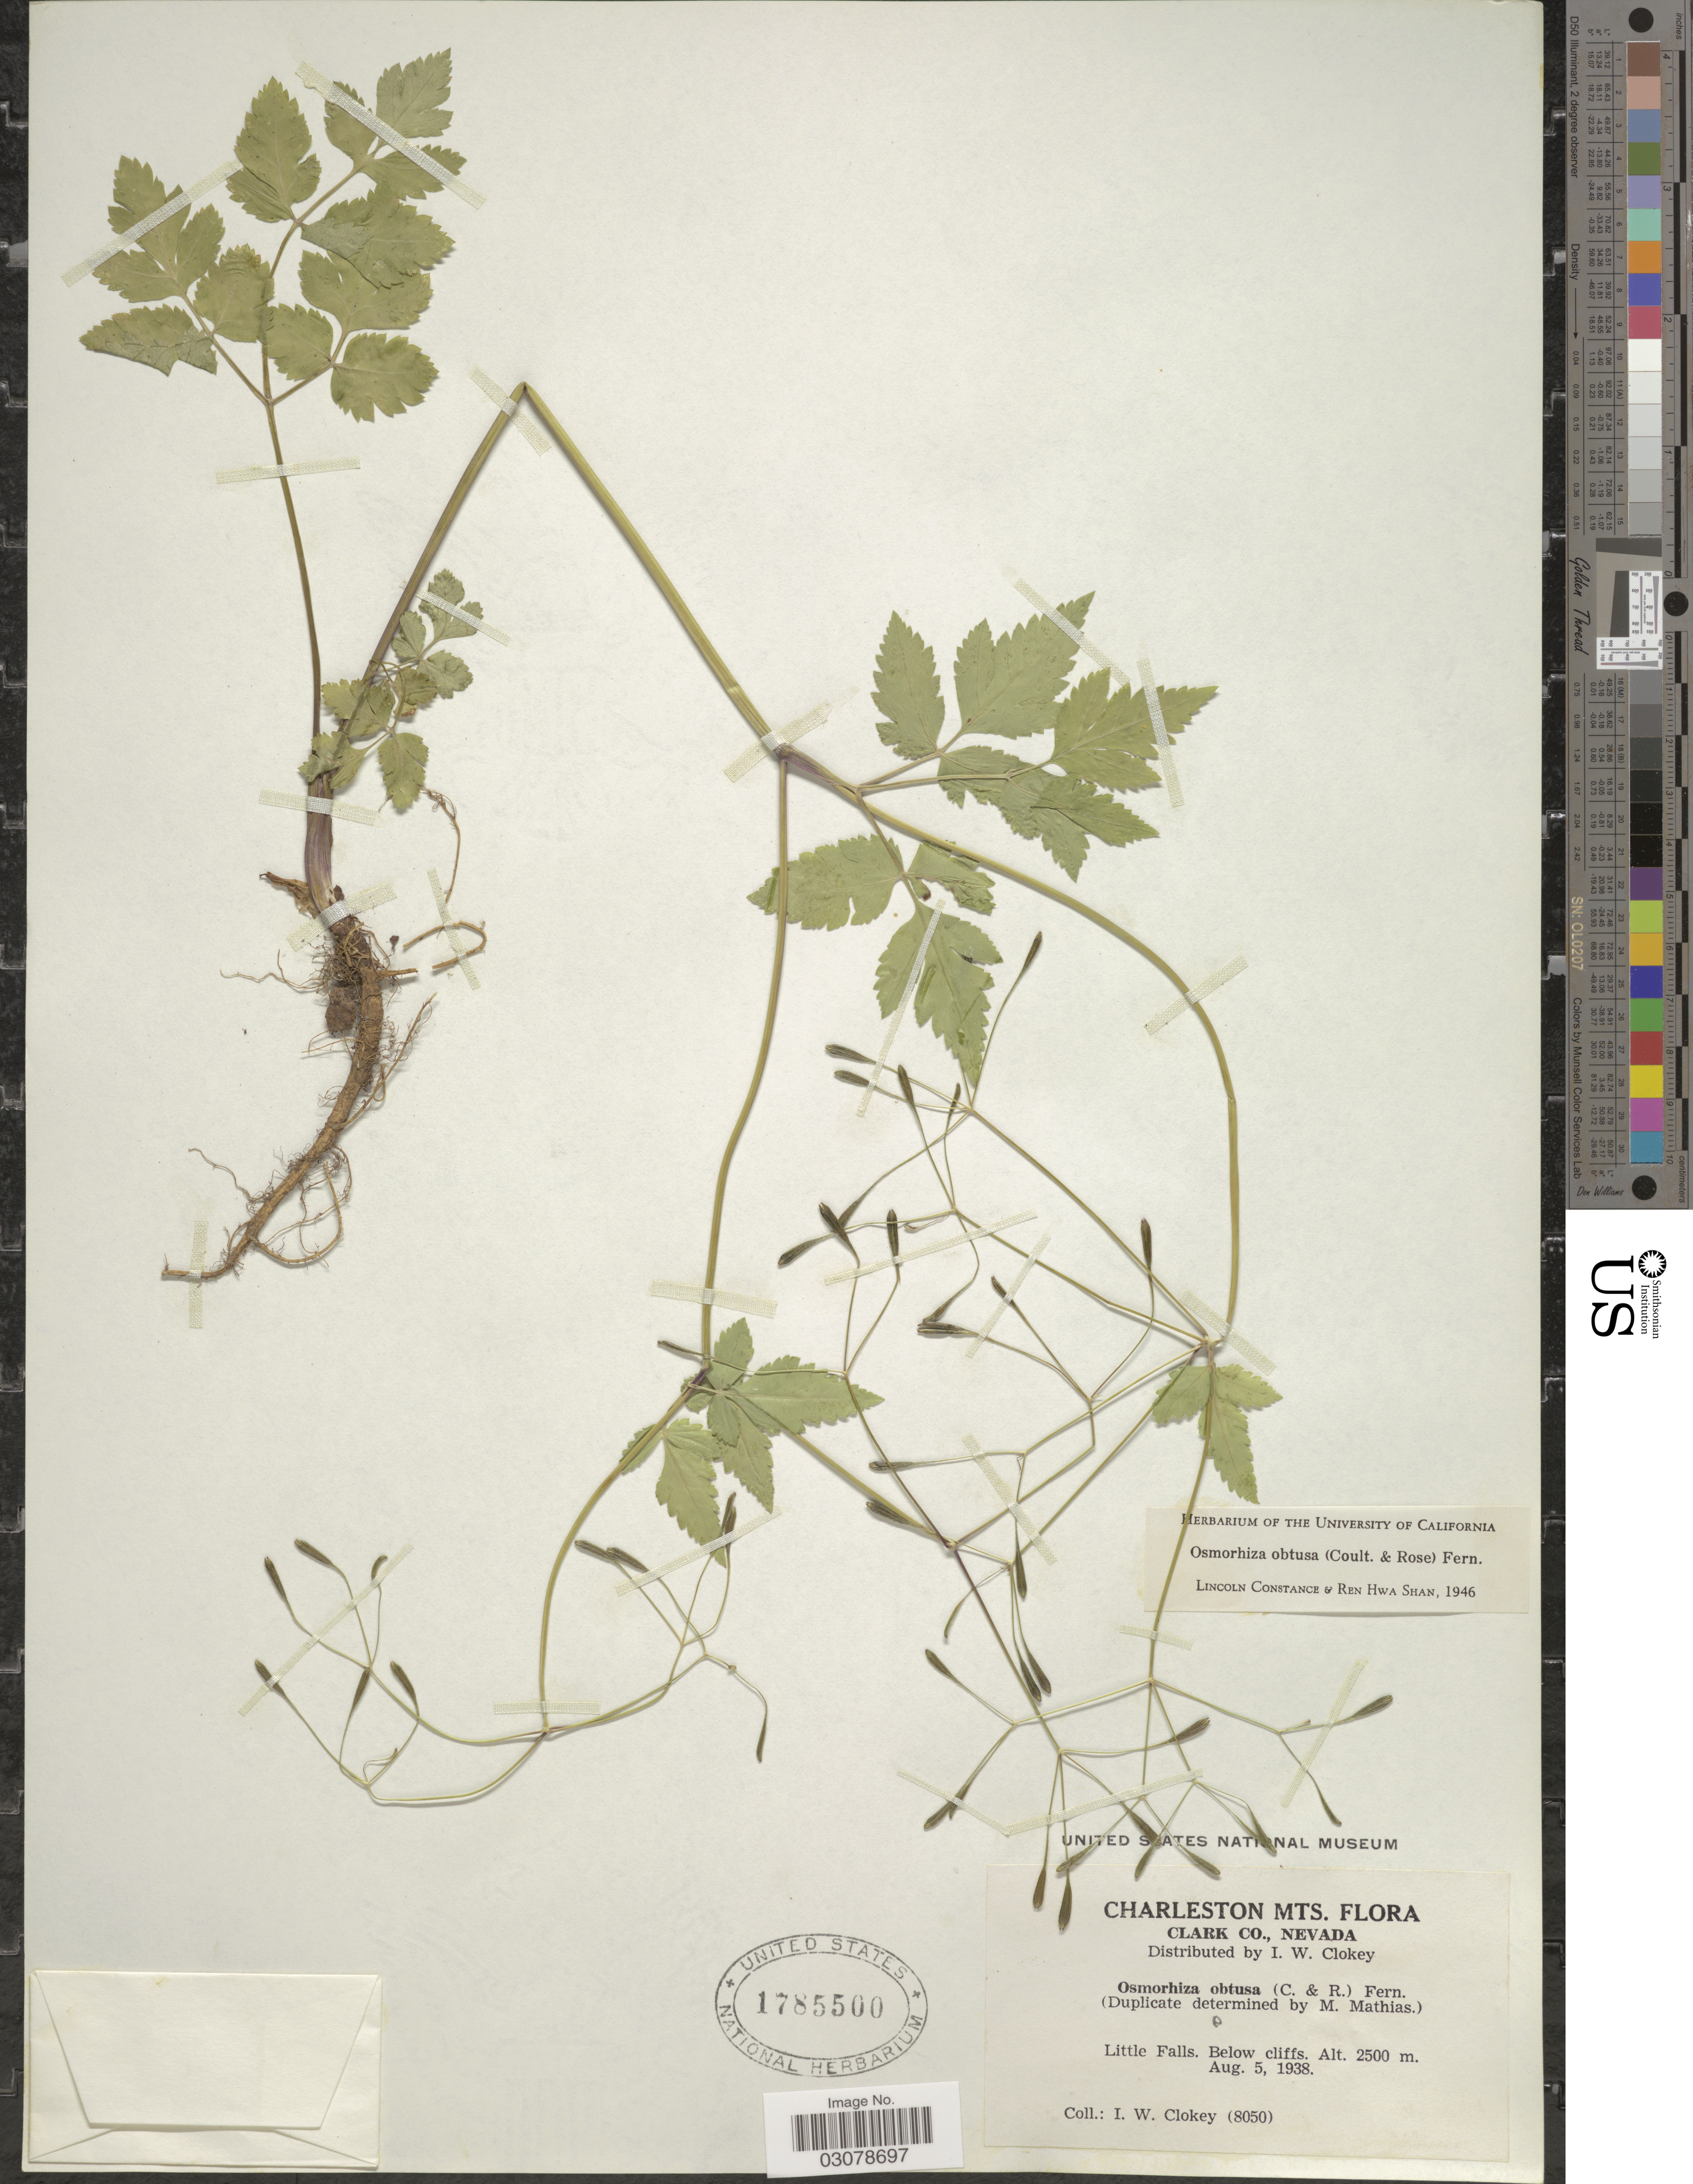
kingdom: Plantae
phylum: Tracheophyta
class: Magnoliopsida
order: Apiales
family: Apiaceae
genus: Osmorhiza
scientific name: Osmorhiza obtusa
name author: (J.M. Coult. & Rose) Fernald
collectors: I. W. Clokey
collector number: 8050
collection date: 1938-08-05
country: United States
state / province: Nevada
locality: Charleston Mts., Clark Co., Little Falls, Below cliffs.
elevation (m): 2500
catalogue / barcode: US 1785500